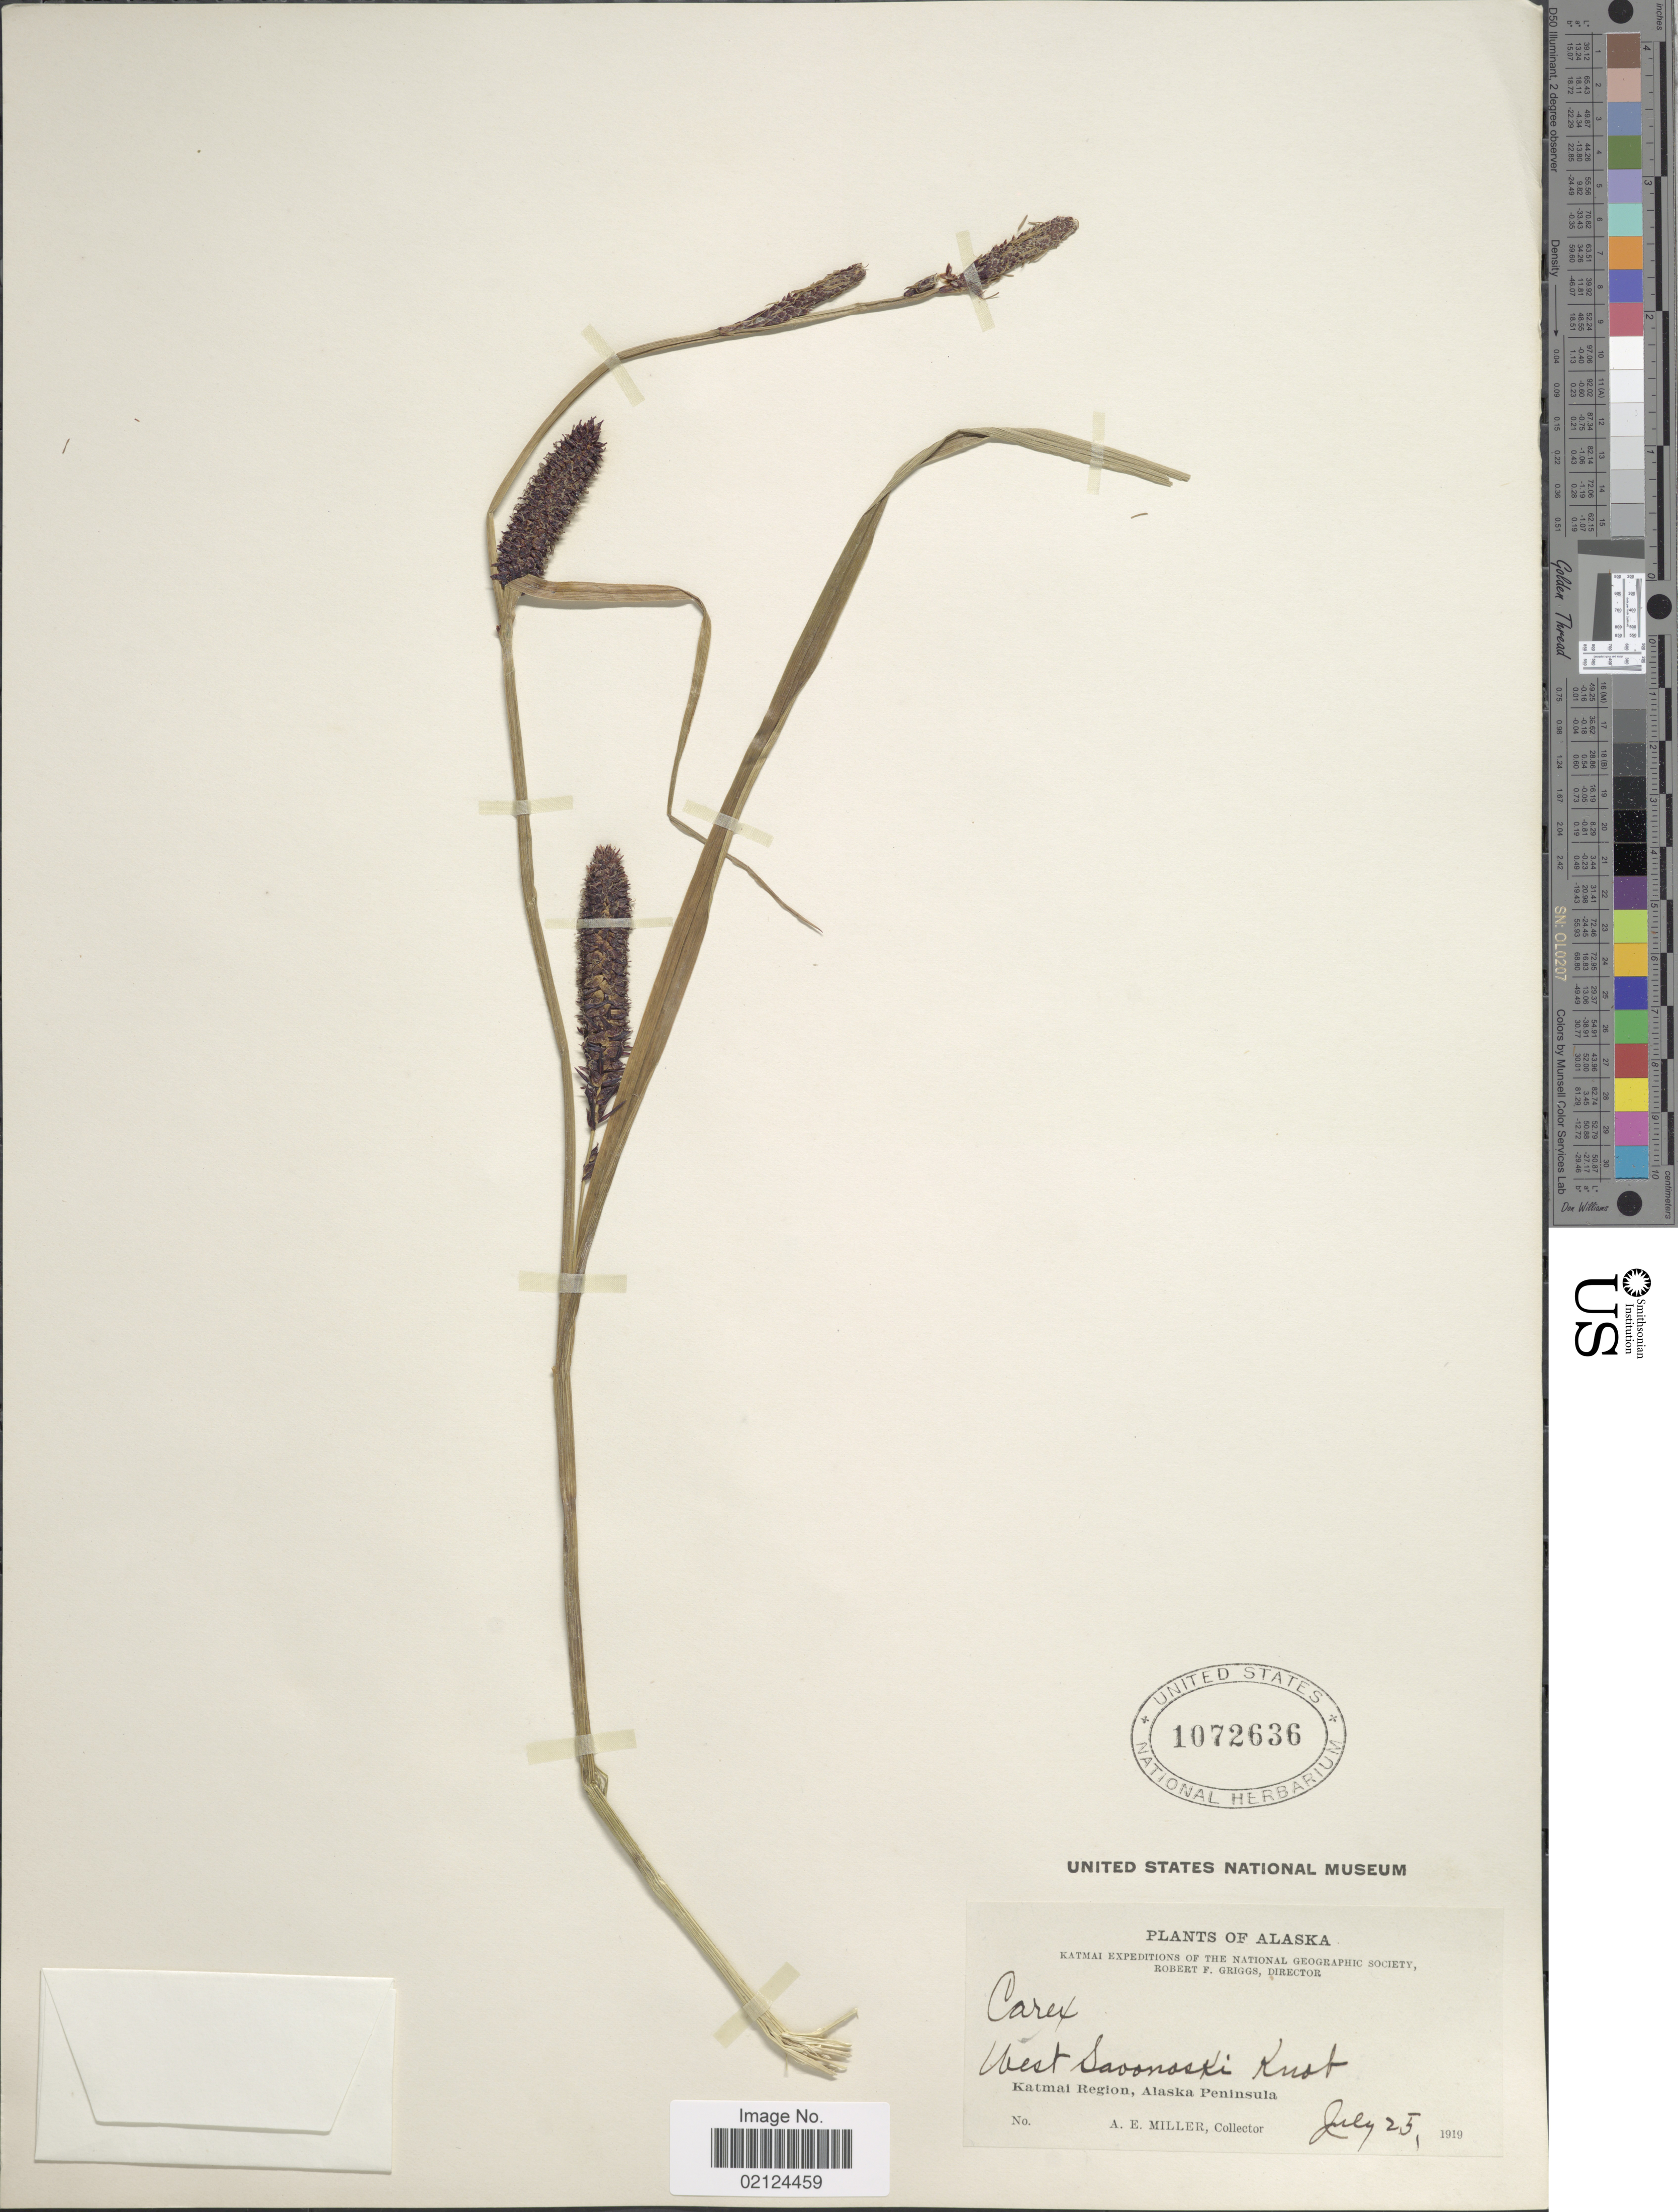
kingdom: Plantae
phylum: Tracheophyta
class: Liliopsida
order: Poales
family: Cyperaceae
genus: Carex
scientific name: Carex membranacea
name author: Hook.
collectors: A. E. Miller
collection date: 1919-07-25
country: United States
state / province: Alaska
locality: Katmai Region, Alaska Peninsula, West Saoonoski Knot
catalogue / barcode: US 1072636